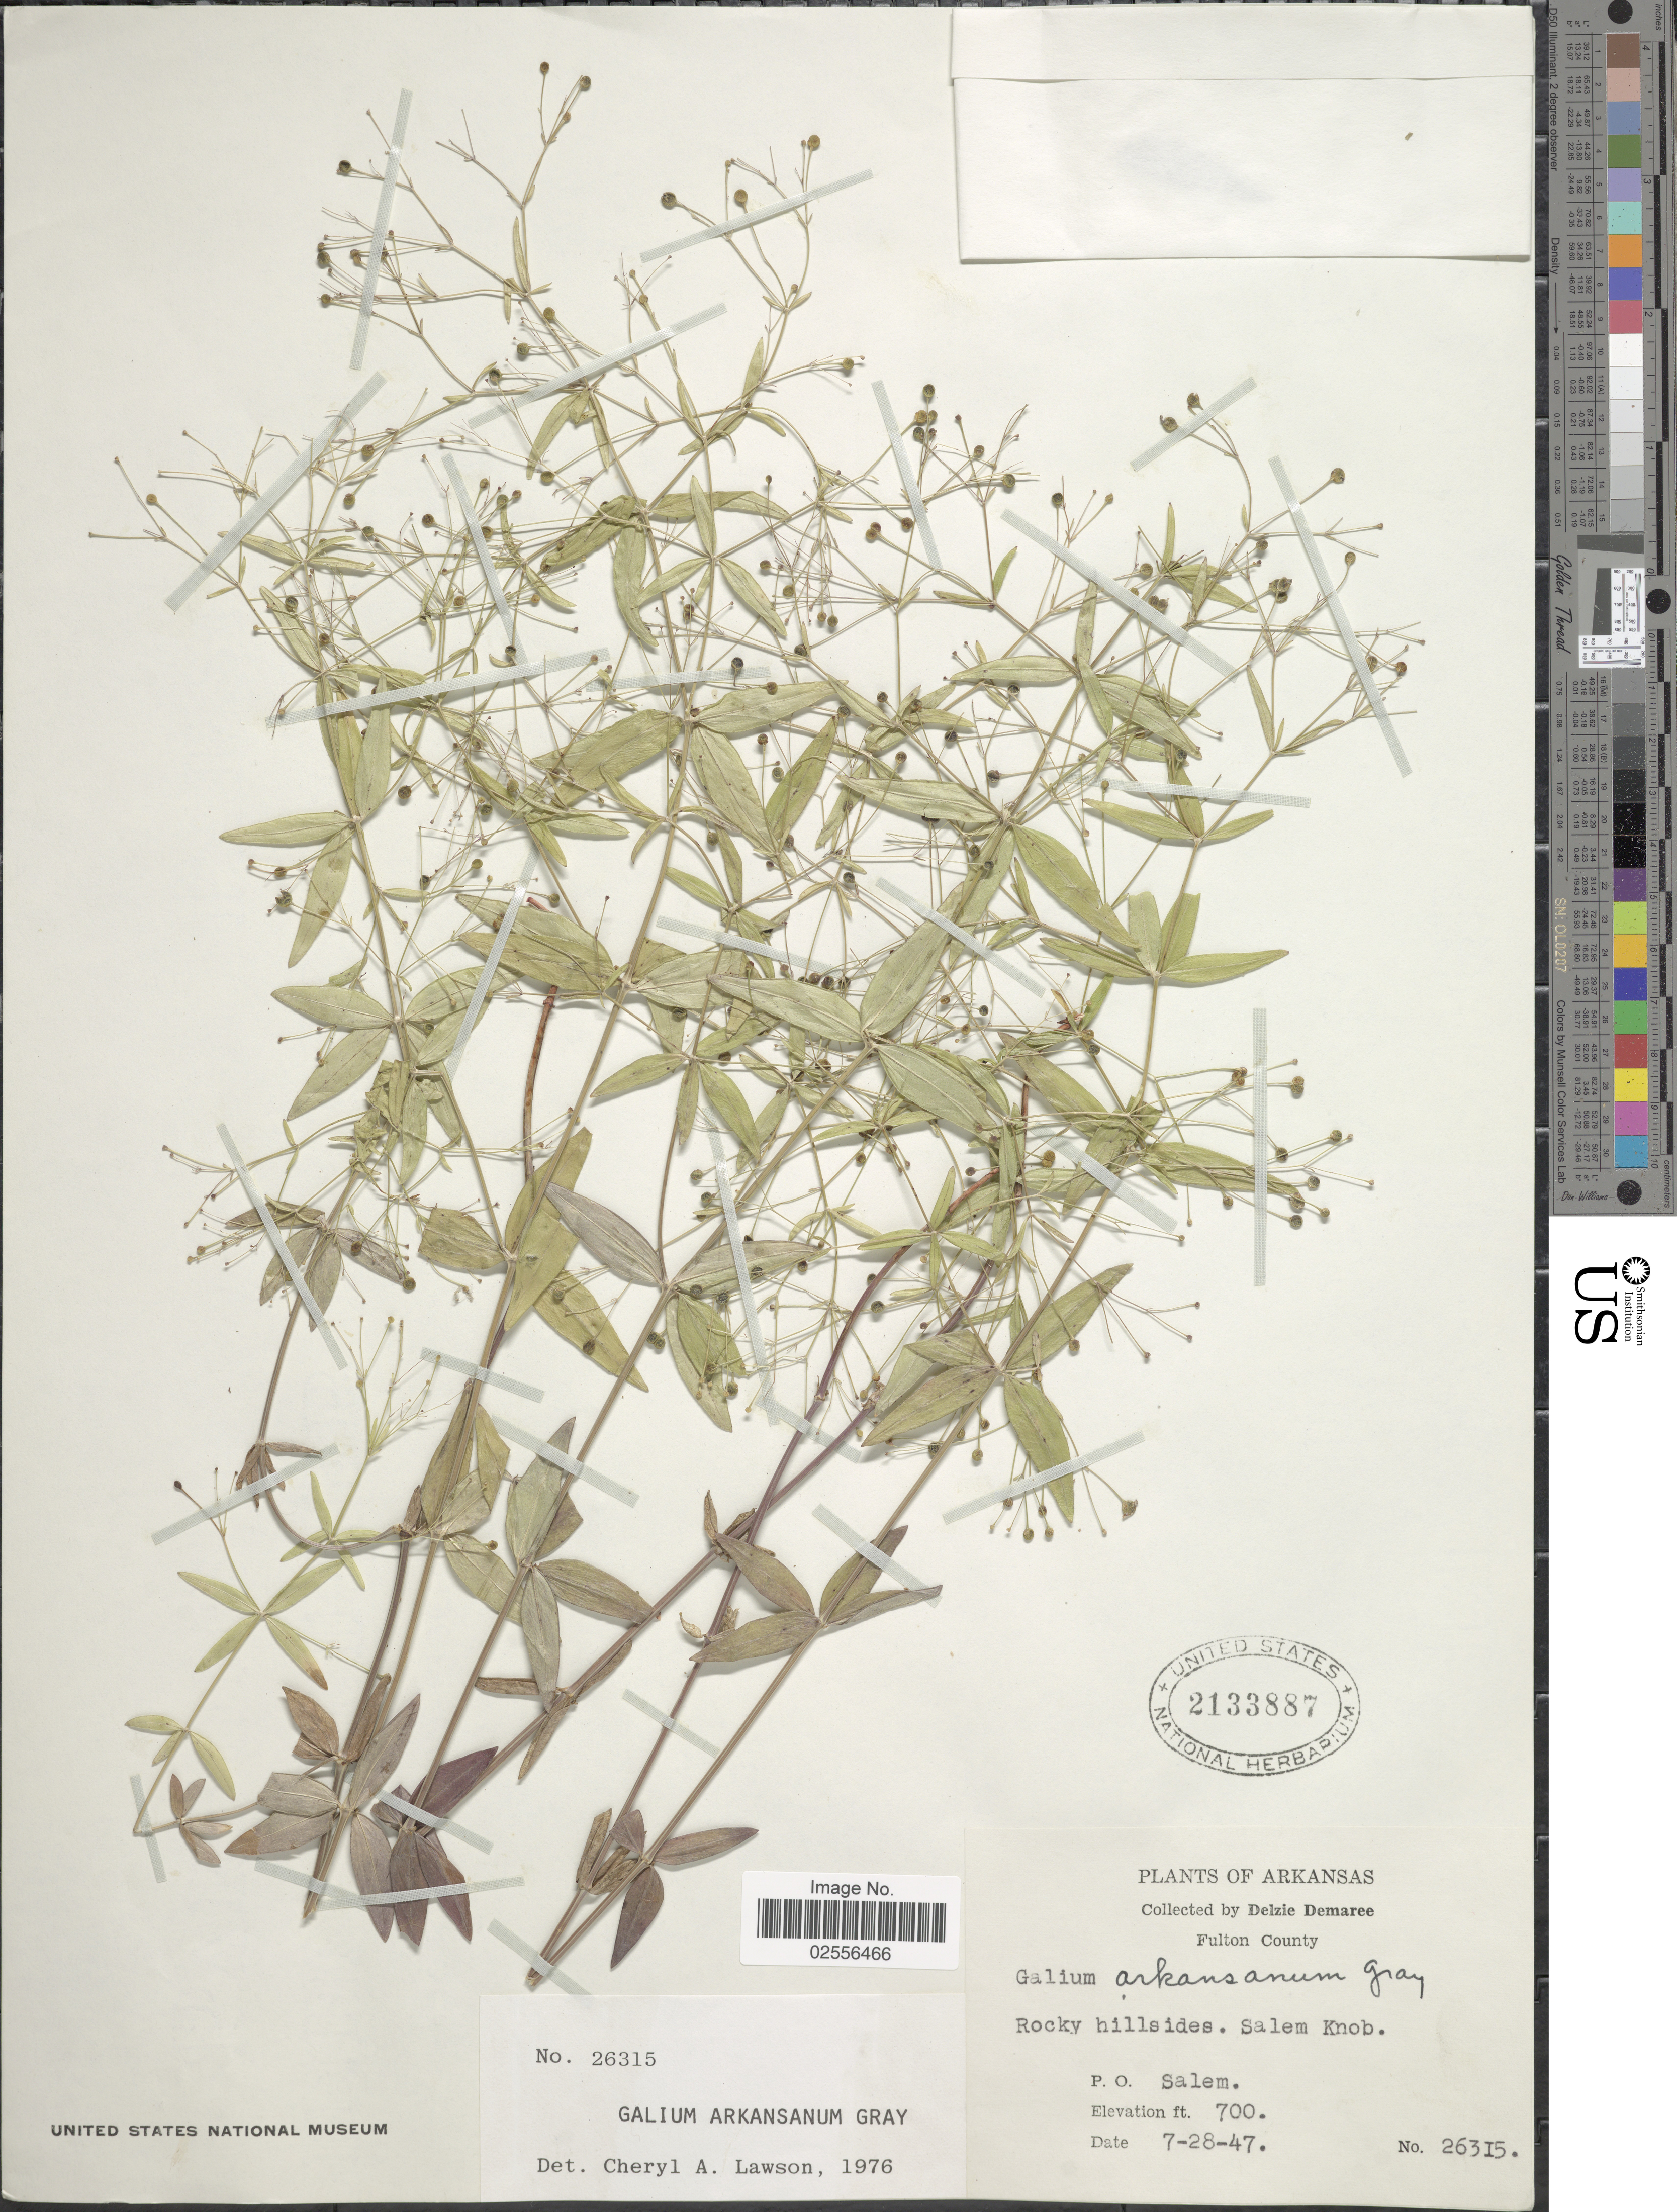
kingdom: Plantae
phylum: Tracheophyta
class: Magnoliopsida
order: Gentianales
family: Rubiaceae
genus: Galium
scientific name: Galium arkansanum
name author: A. Gray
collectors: D. Demaree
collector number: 26315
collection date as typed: Transcribed d/m/y: 28/7/47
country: United States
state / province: Arkansas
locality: Fulton County, Rocky hillsides. Salem Knob, P.O. Salem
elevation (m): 213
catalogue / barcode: US 2133887